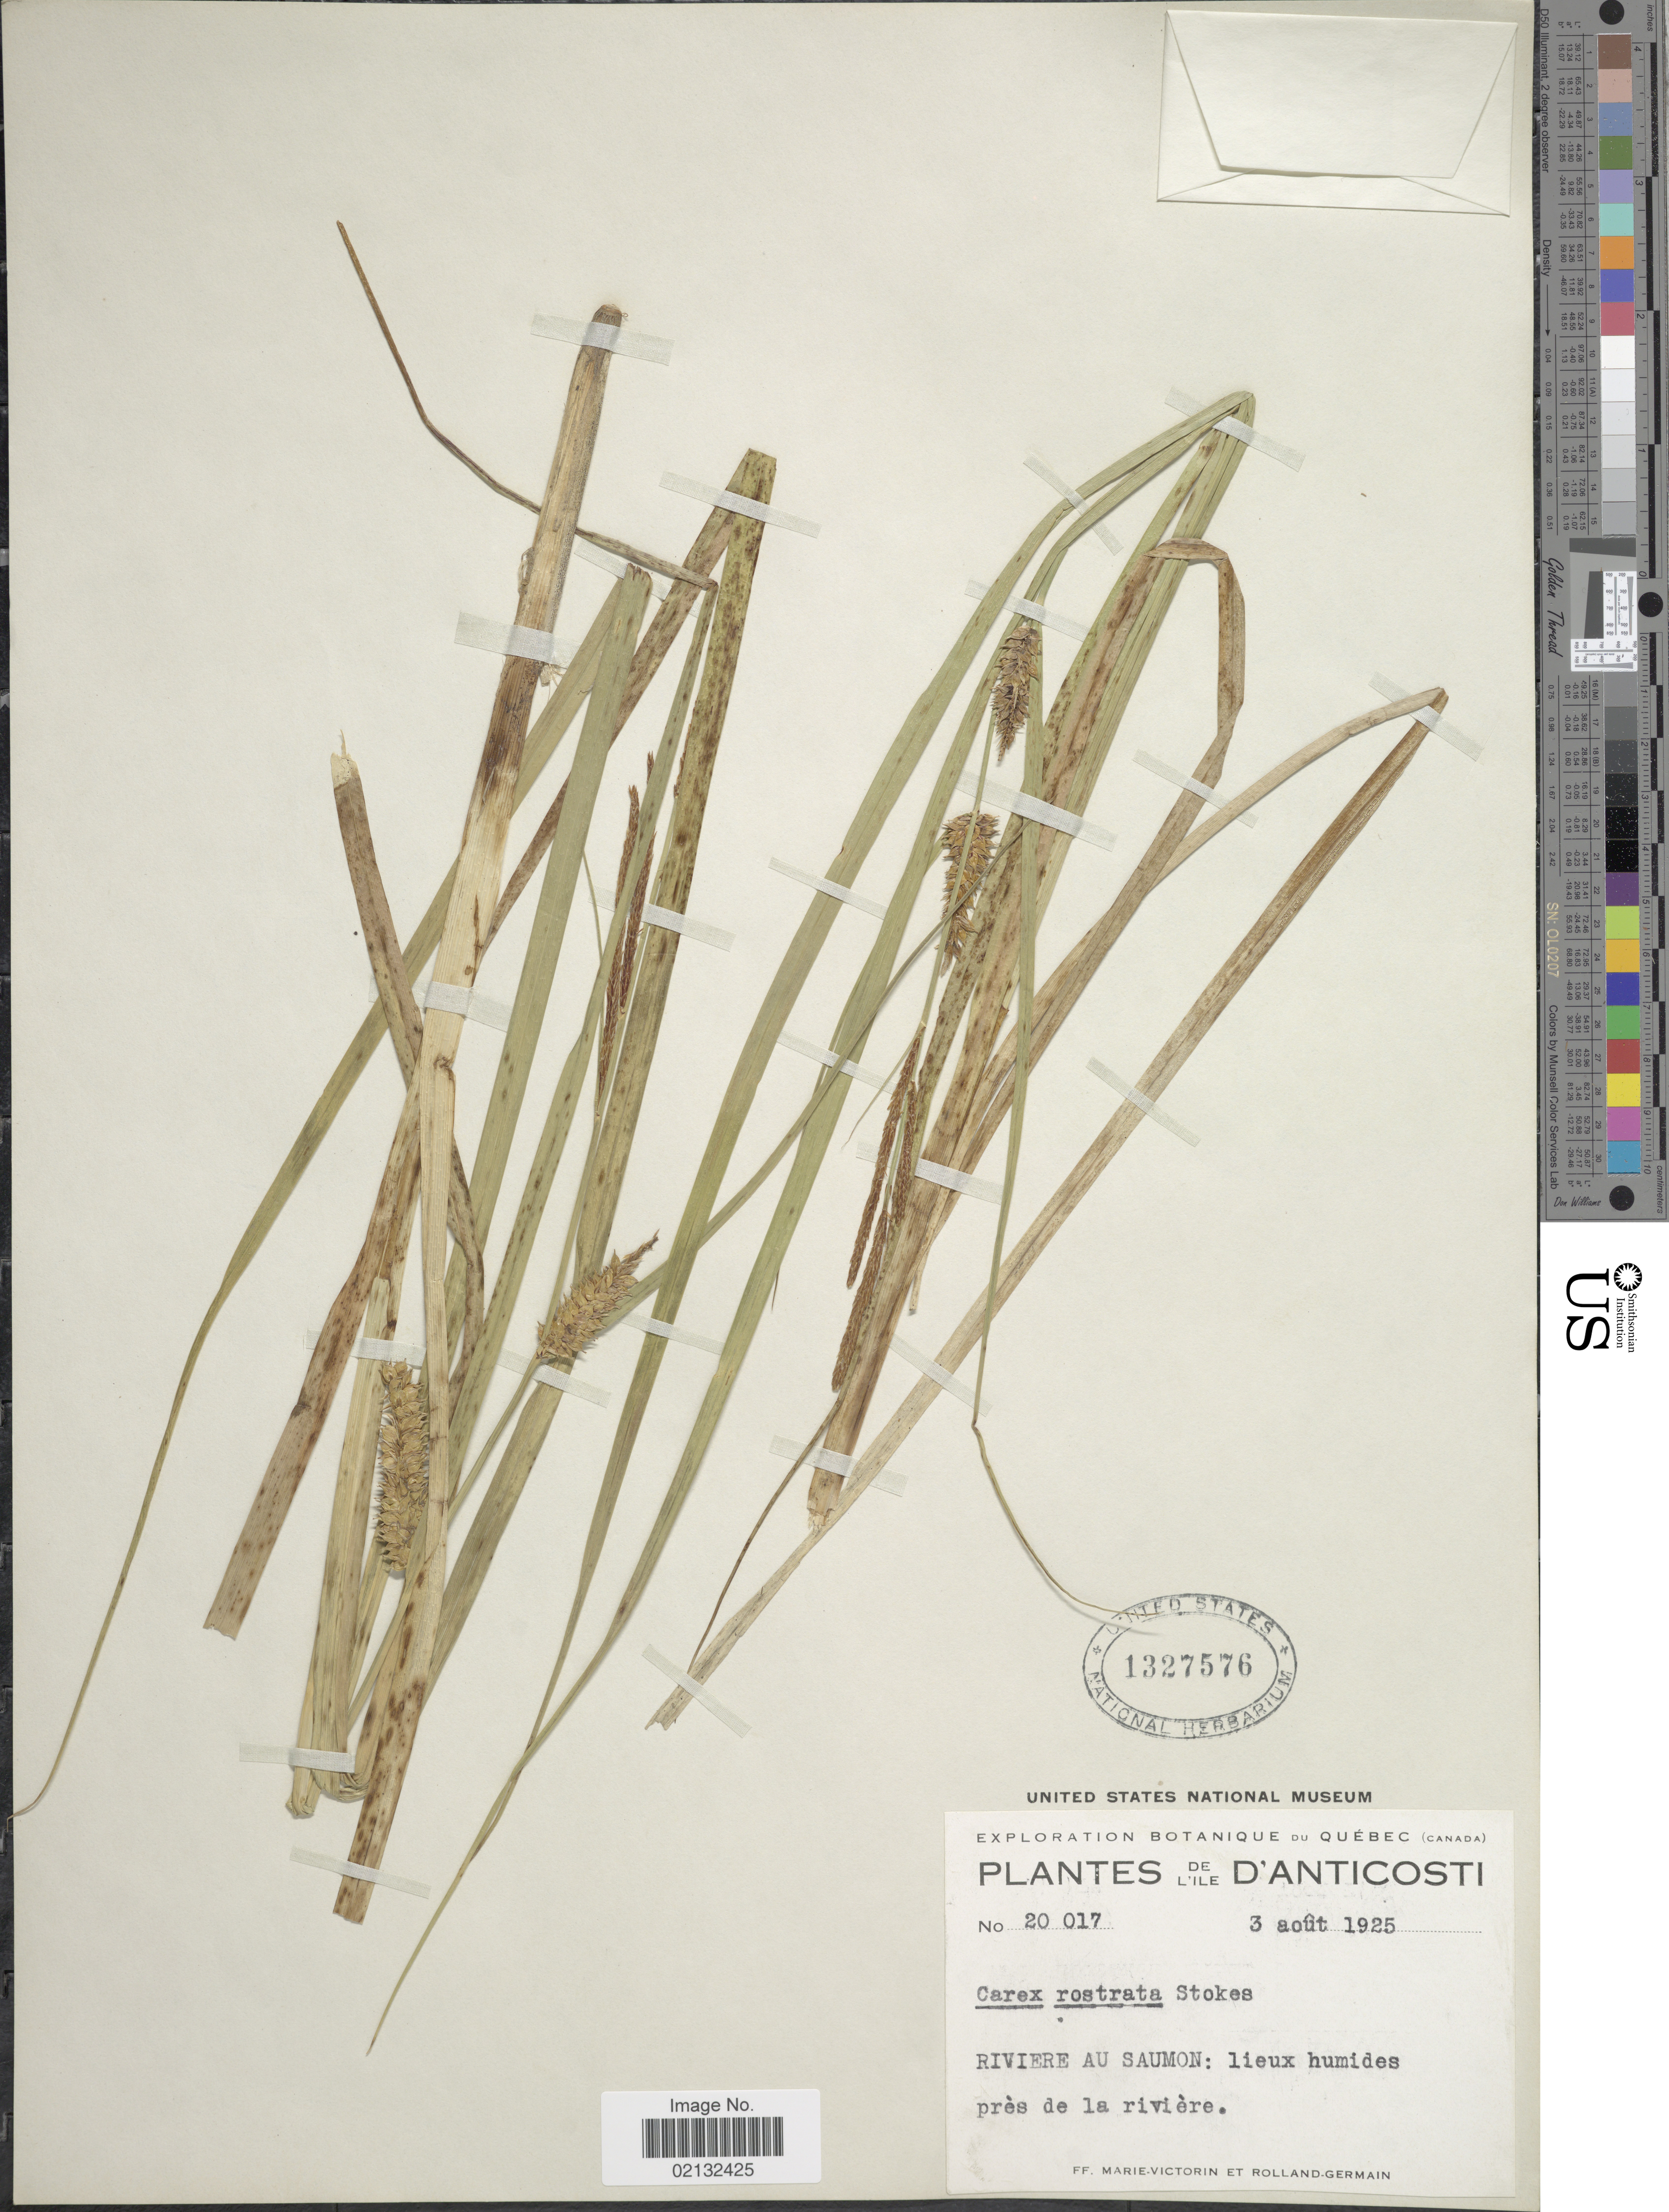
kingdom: Plantae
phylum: Tracheophyta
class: Liliopsida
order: Poales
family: Cyperaceae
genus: Carex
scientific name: Carex rostrata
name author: Stokes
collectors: F. Marie-Victorin & Rolland-Germain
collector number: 20017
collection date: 1925-08-03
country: Canada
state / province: Quebec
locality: Ile D' Anticosti. Riviere au Saumon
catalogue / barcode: US 1327576